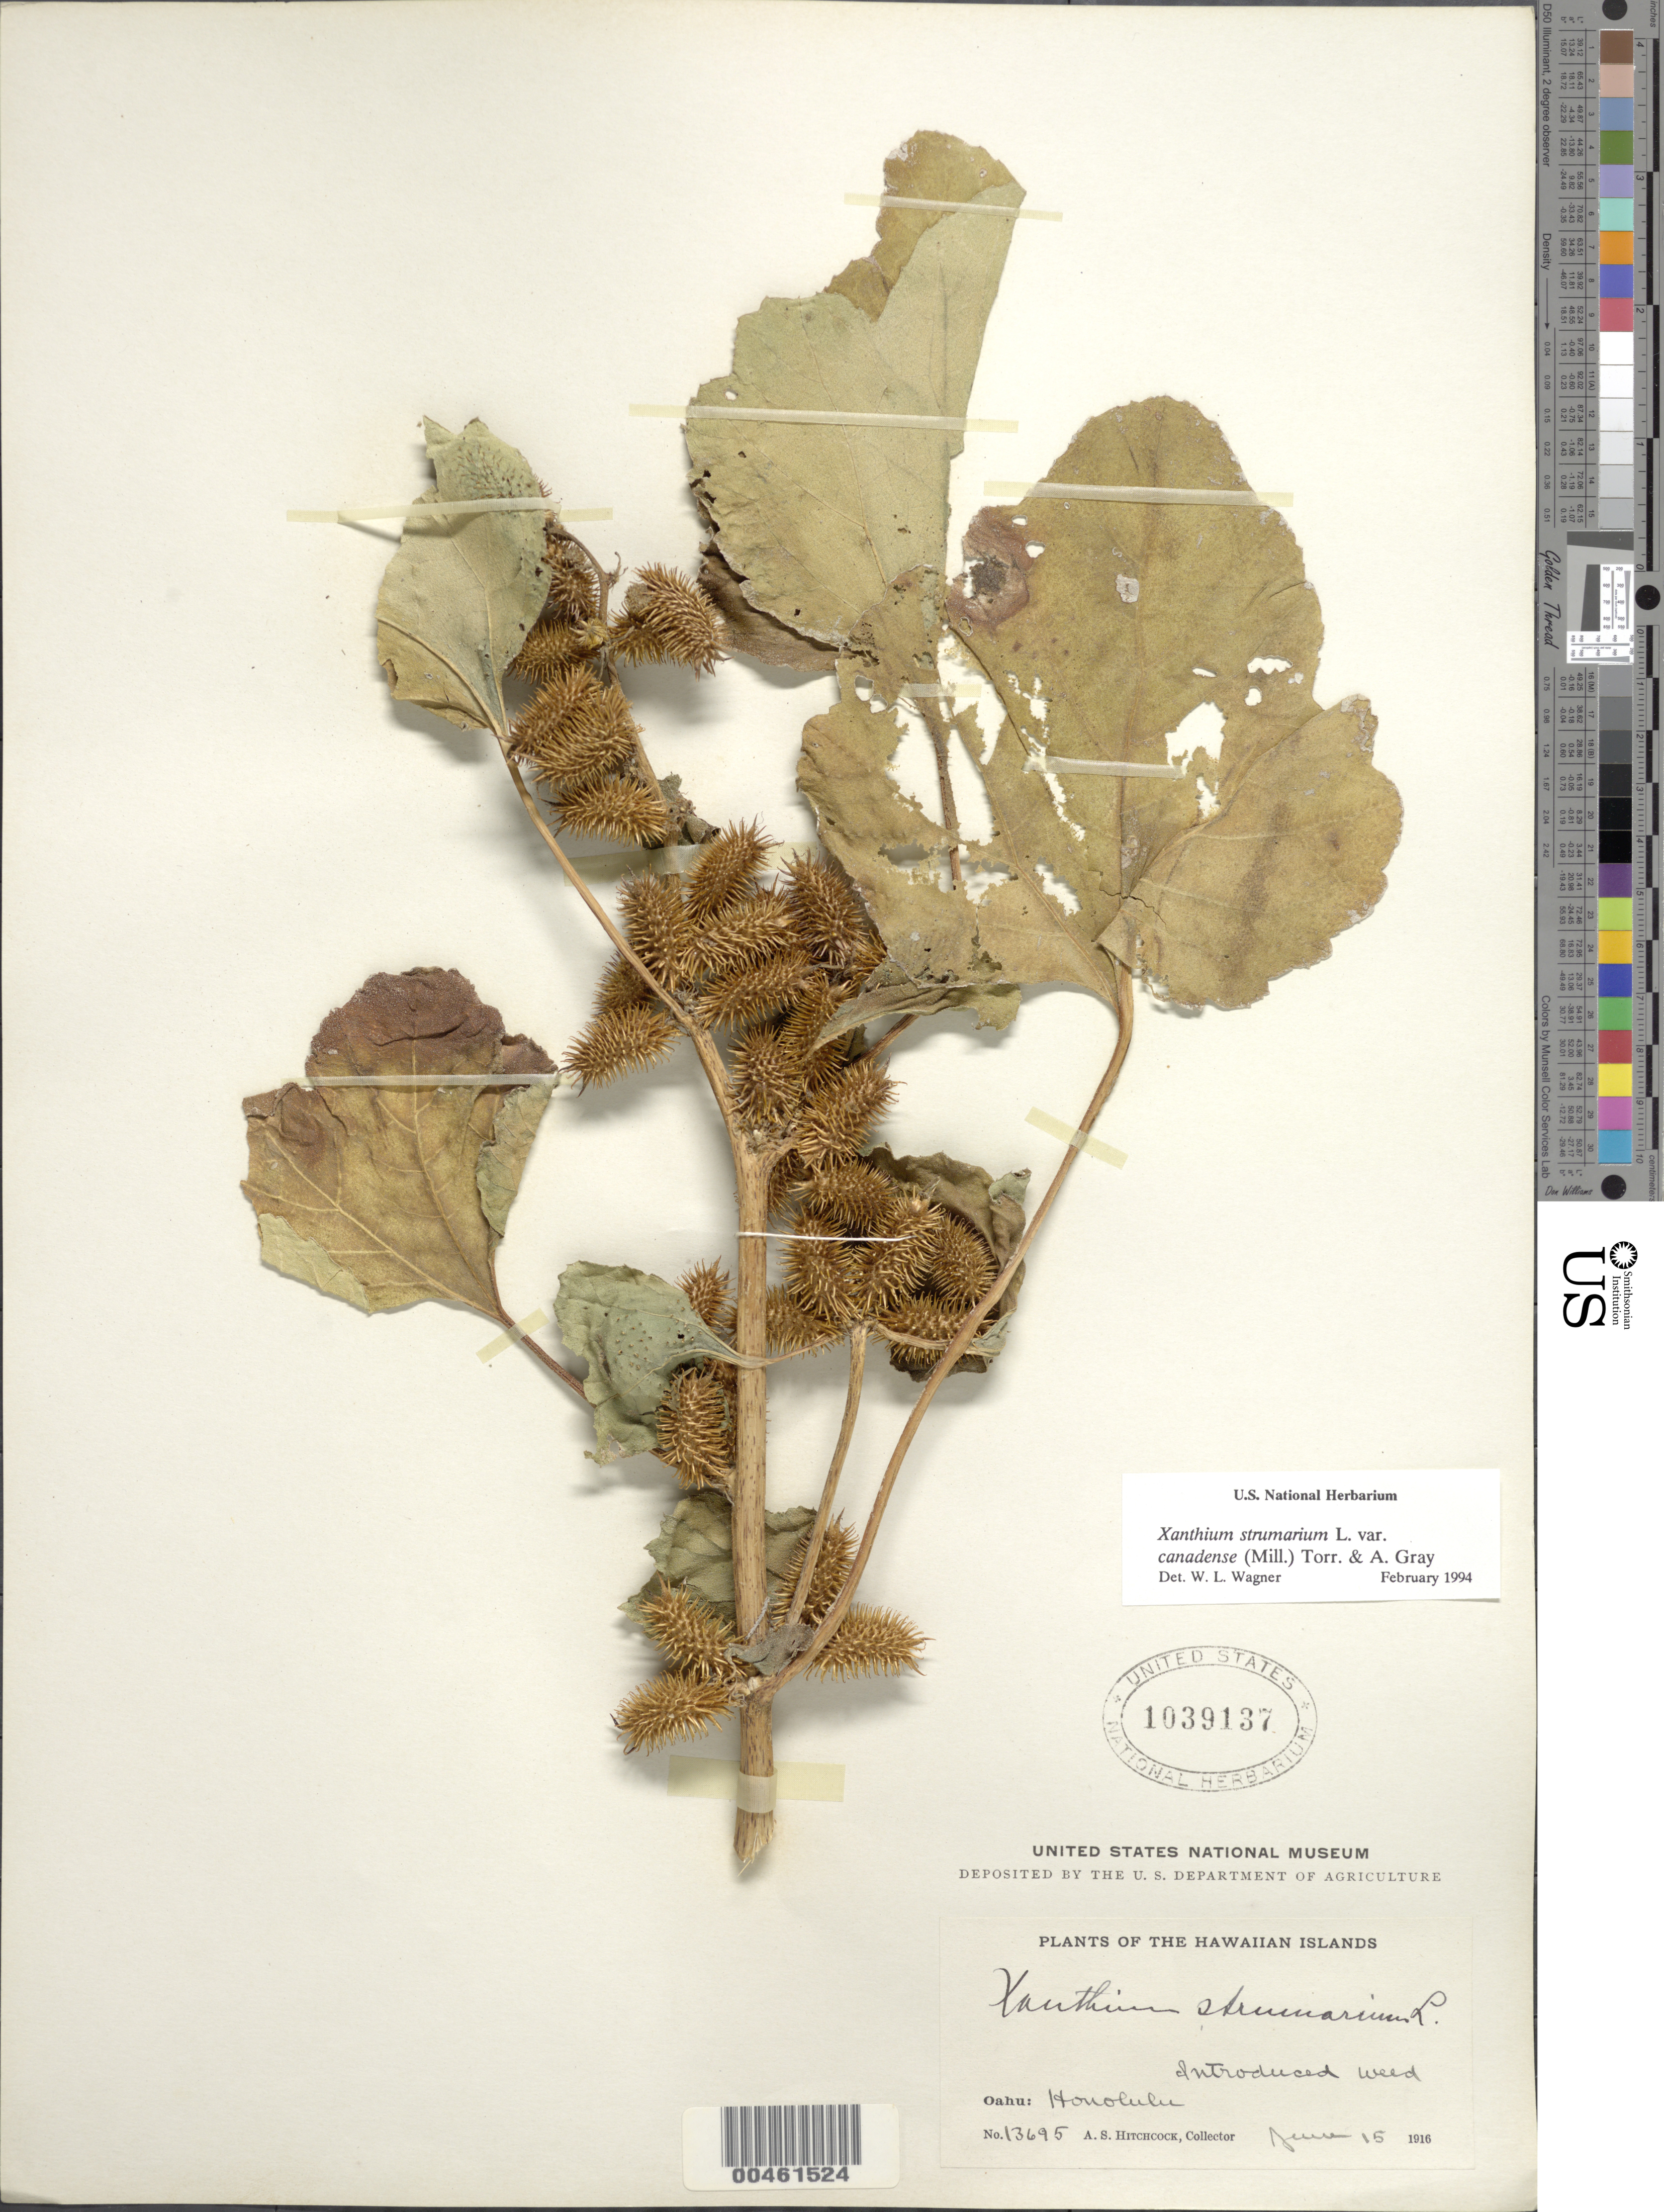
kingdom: Plantae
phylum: Tracheophyta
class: Magnoliopsida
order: Asterales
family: Asteraceae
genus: Xanthium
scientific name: Xanthium strumarium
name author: L.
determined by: Wagner, W. L., (BOT), Smithsonian Institution - National Museum of Natural History (UNITED STATES)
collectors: A. S. Hitchcock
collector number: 13695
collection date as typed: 15 Jun 1916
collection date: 1916-06-15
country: United States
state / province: Hawaii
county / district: Honolulu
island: Oahu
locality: Honolulu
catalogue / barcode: US 1039137